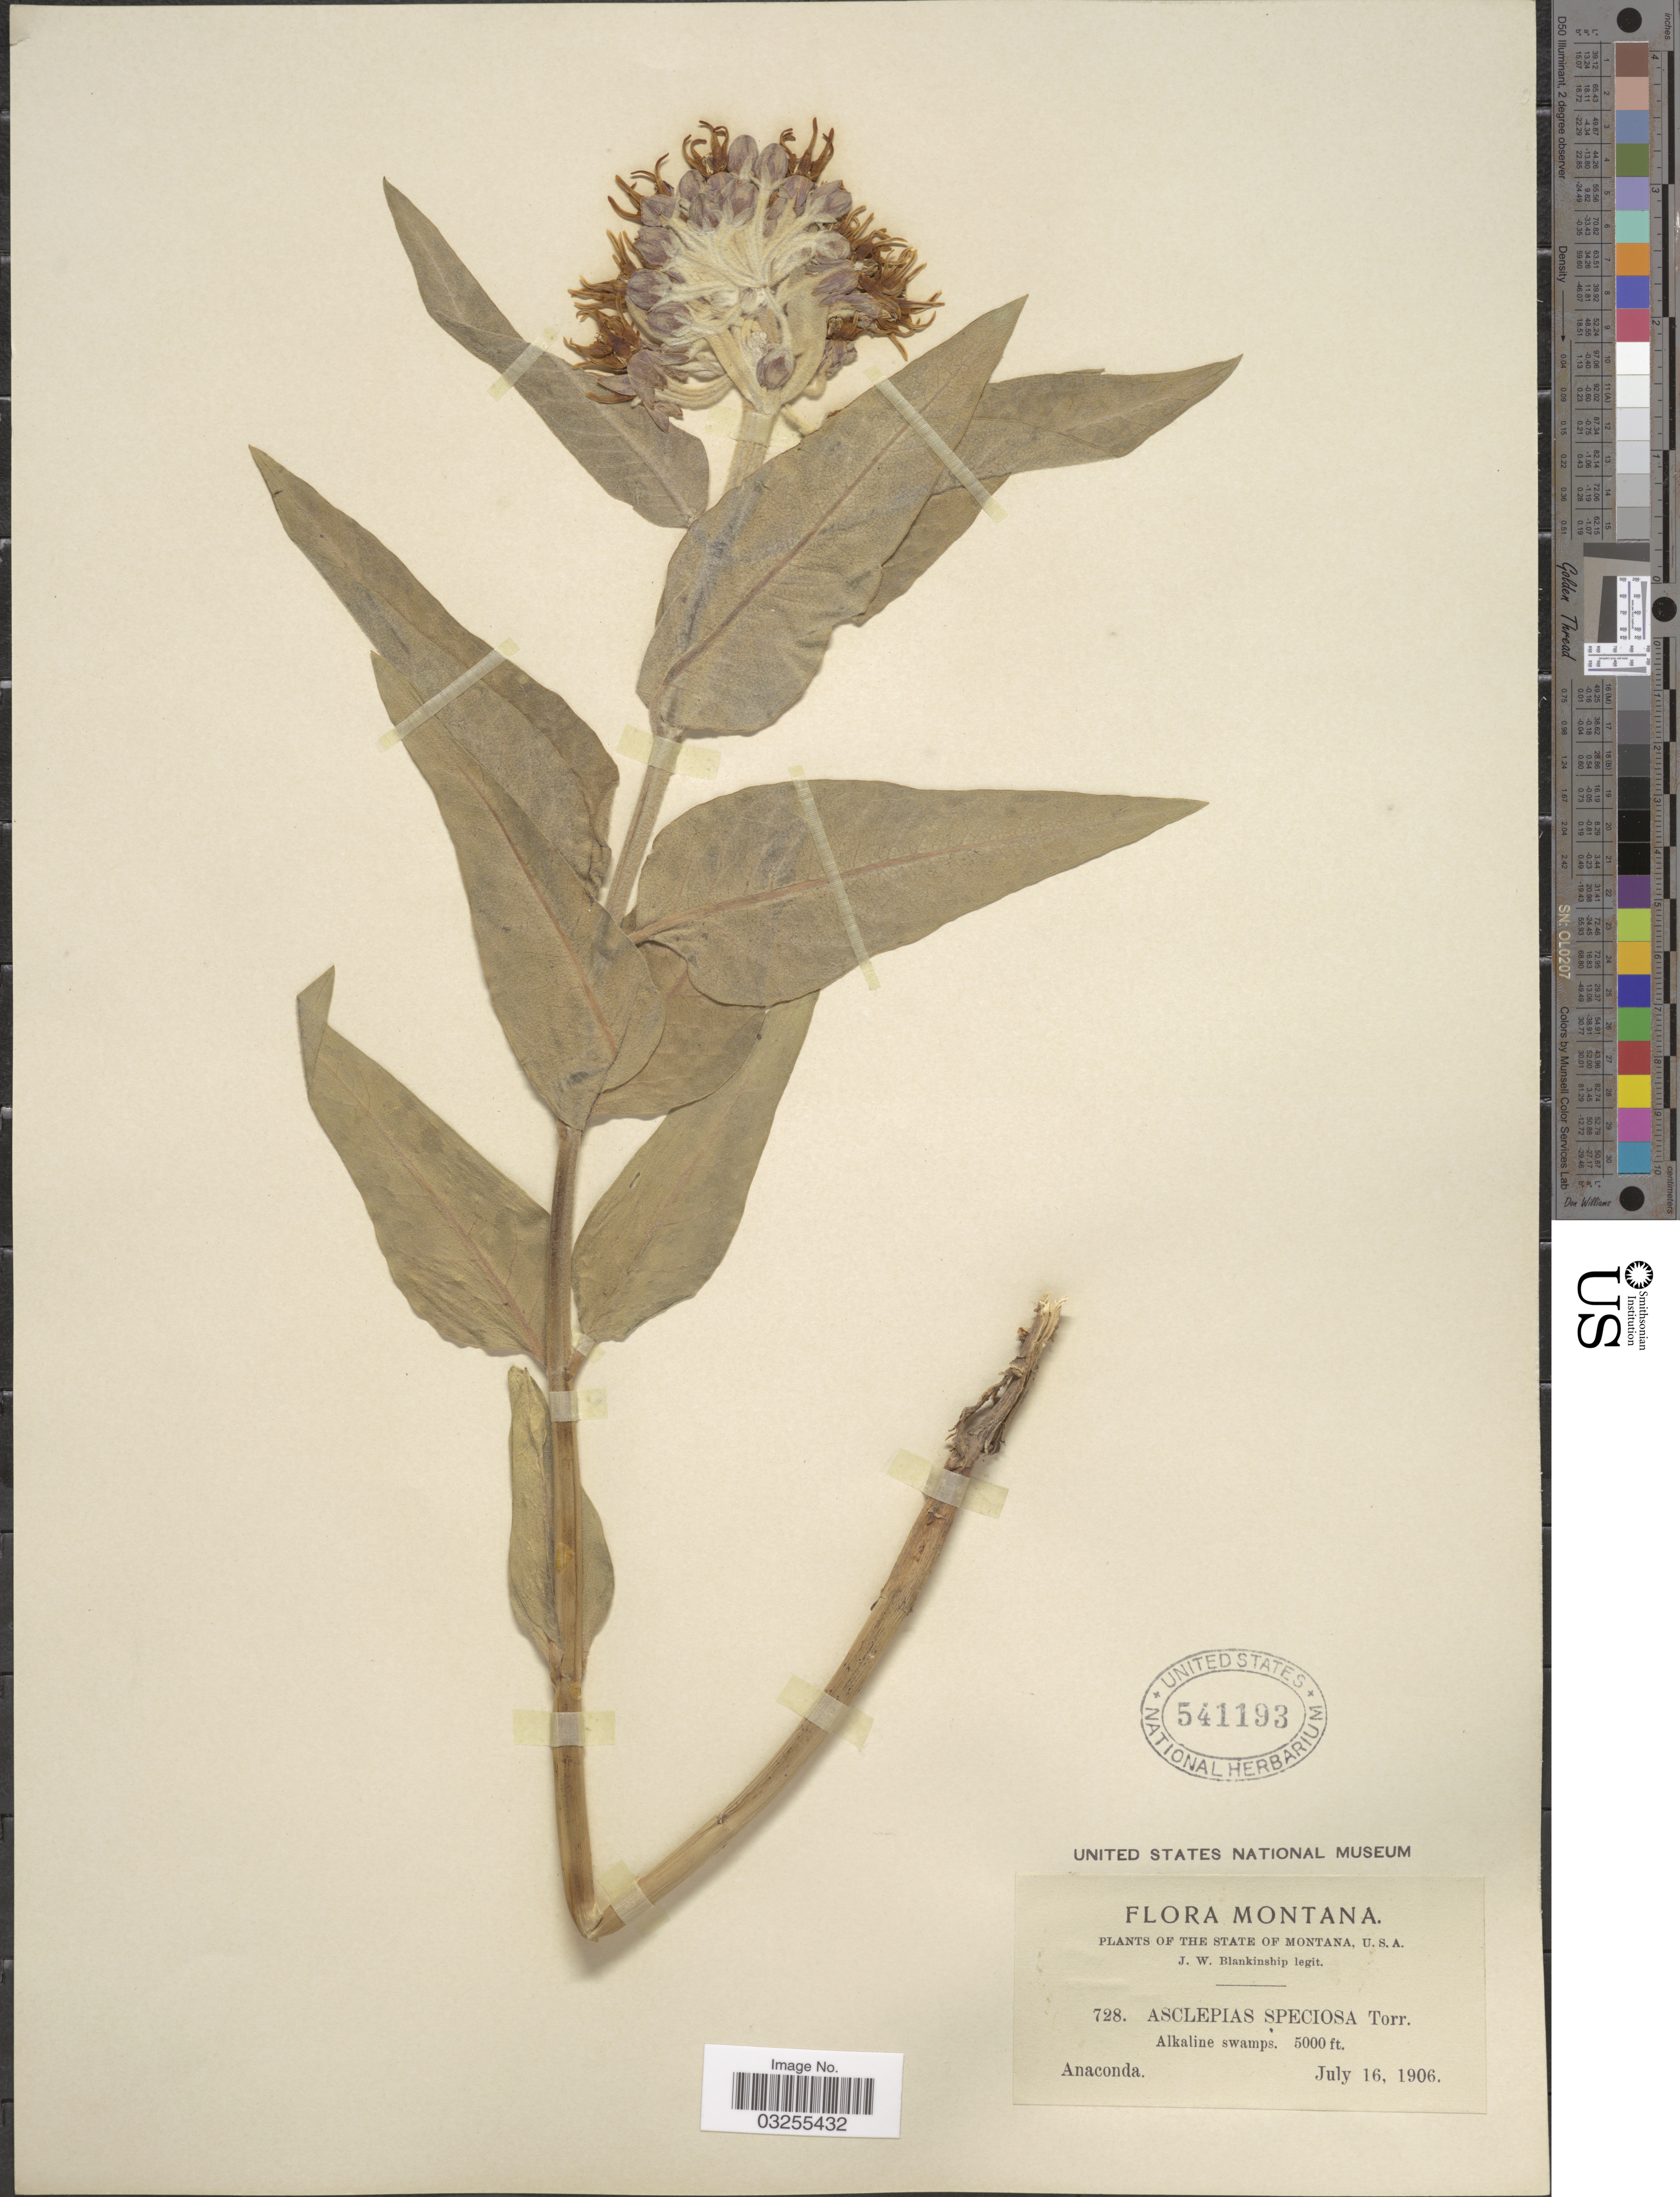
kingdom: Plantae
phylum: Tracheophyta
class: Magnoliopsida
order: Gentianales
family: Apocynaceae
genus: Asclepias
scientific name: Asclepias speciosa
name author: Torr.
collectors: J. W. Blankinship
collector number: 728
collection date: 1906-07-16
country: United States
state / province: Montana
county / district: Deer Lodge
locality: Alkaline swamps. Anaconda.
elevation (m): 1524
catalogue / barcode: US 541193